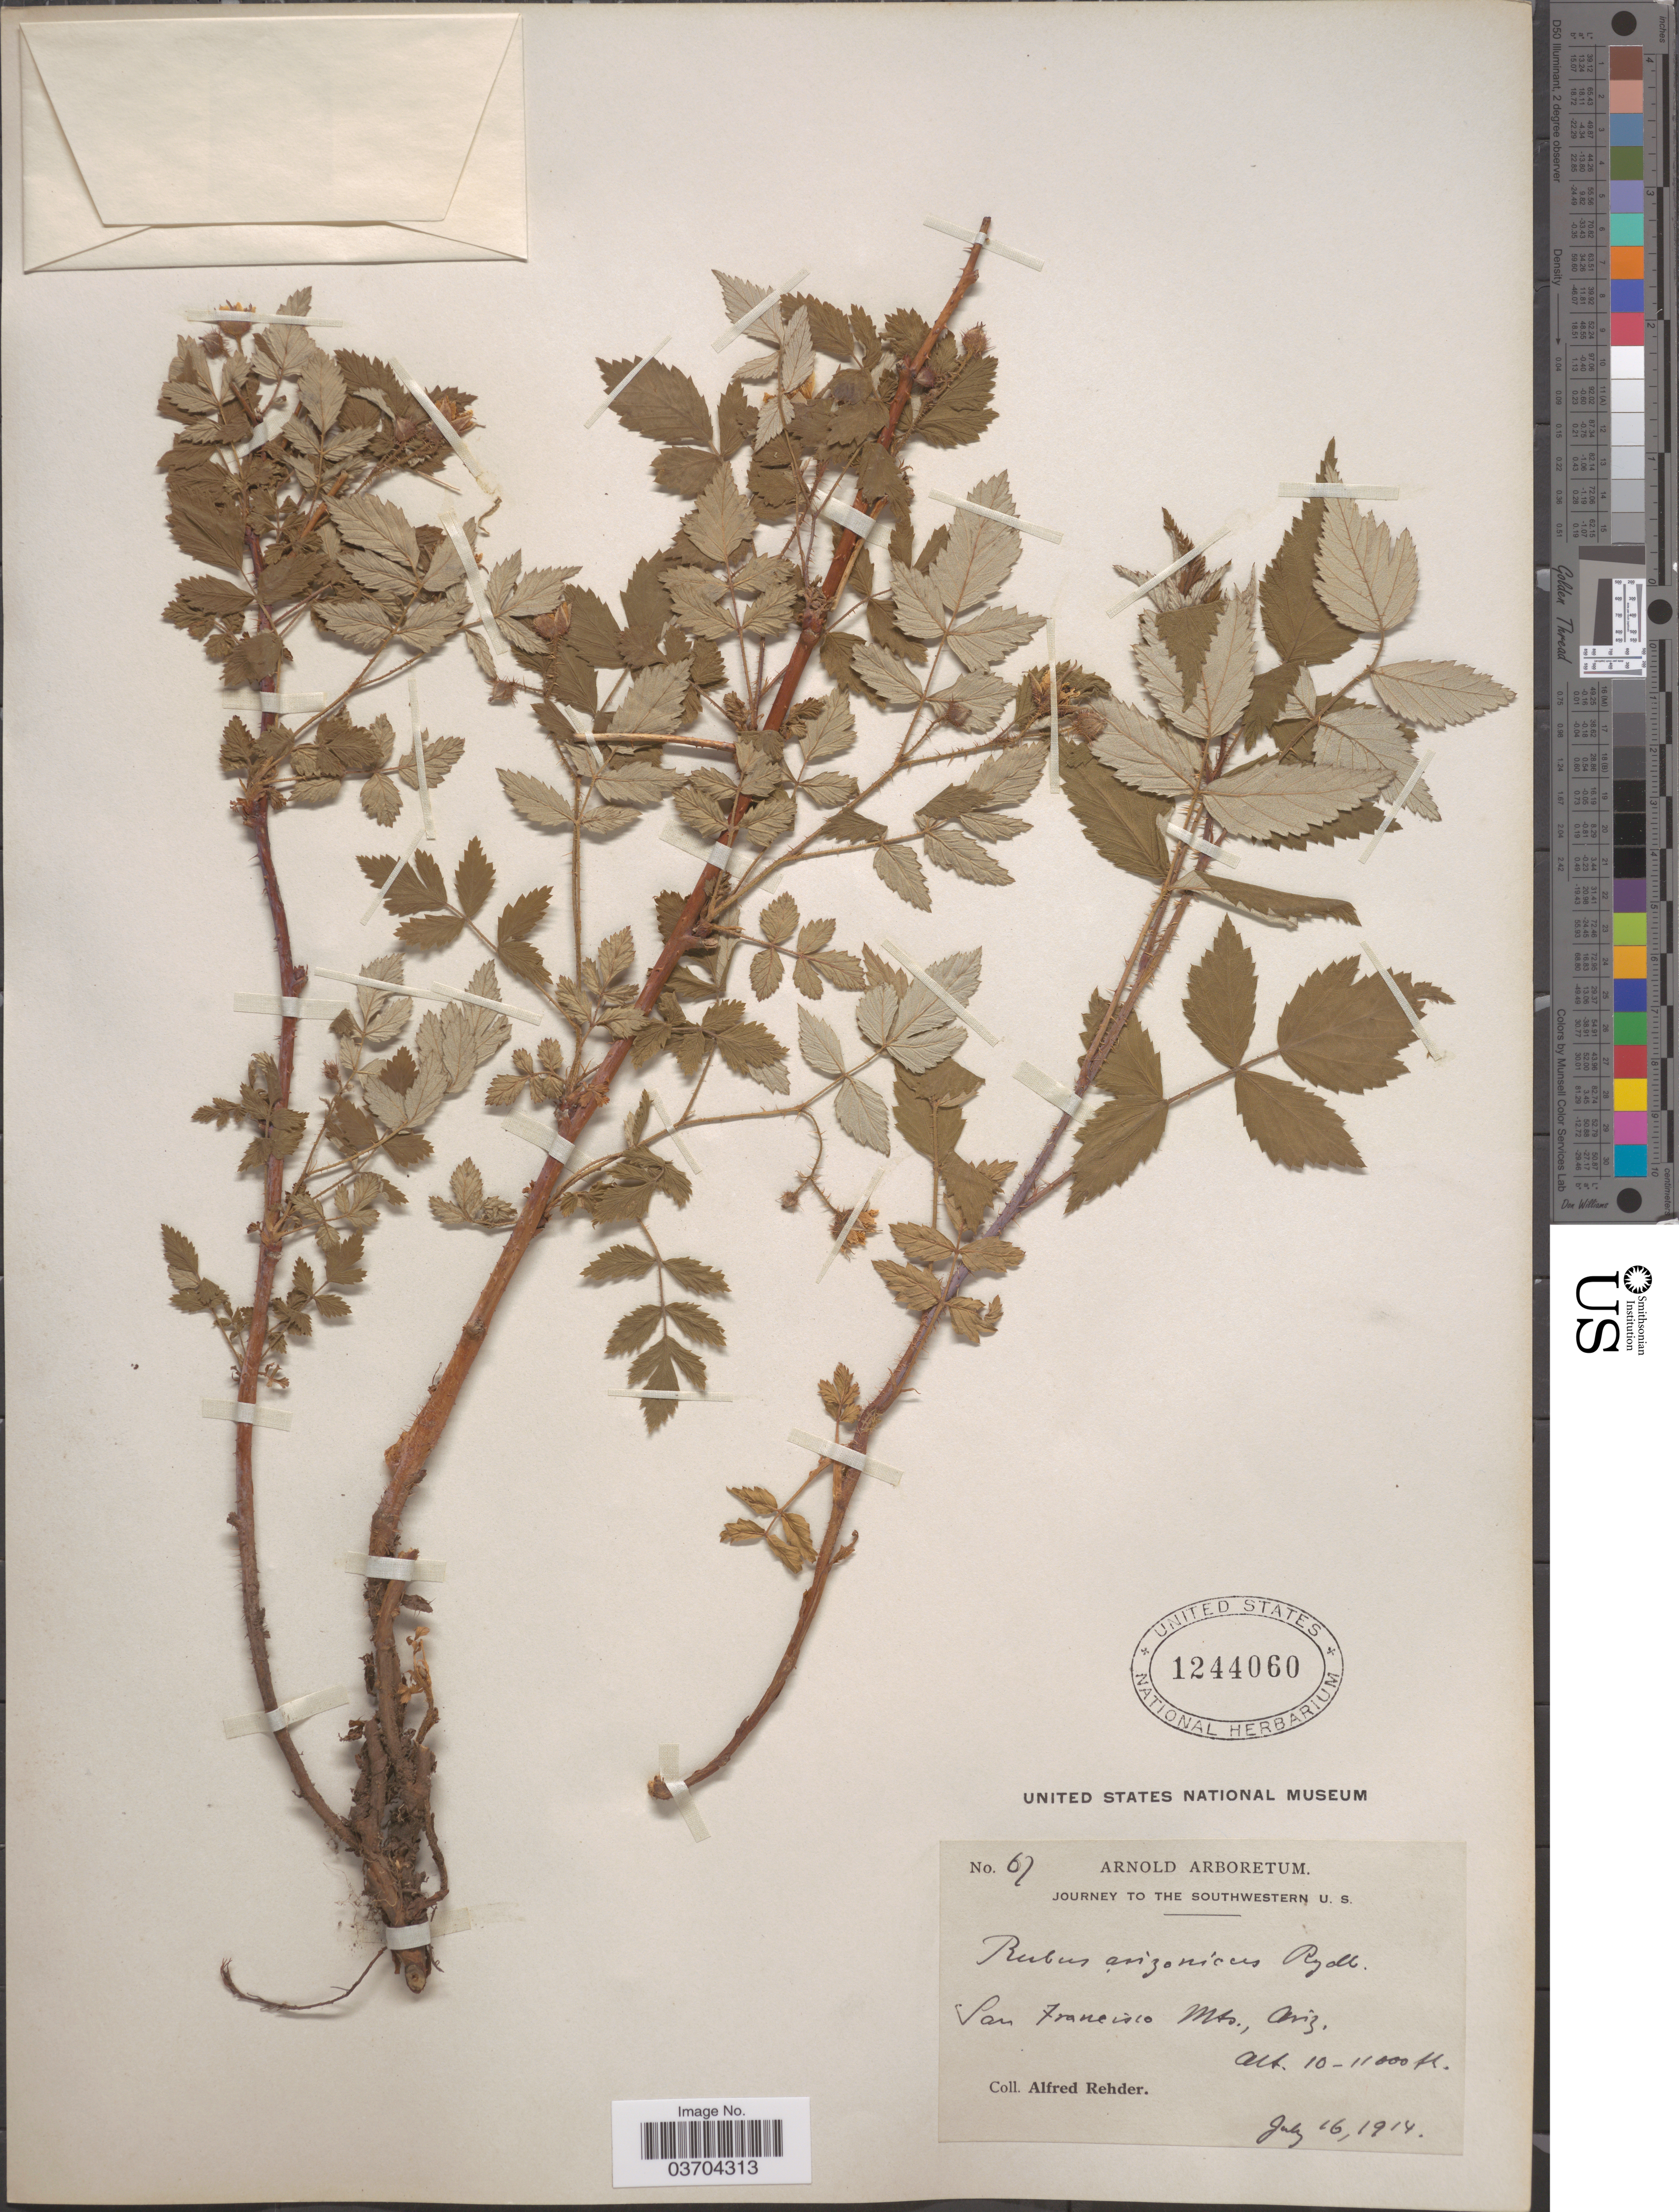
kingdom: Plantae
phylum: Tracheophyta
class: Magnoliopsida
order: Rosales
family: Rosaceae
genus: Rubus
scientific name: Rubus arizonicus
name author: (Greene) Rydb.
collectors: A. Rehder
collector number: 67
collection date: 1914-07-16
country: United States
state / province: Arizona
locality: San Francisco Mts.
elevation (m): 3048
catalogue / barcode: US 1244060